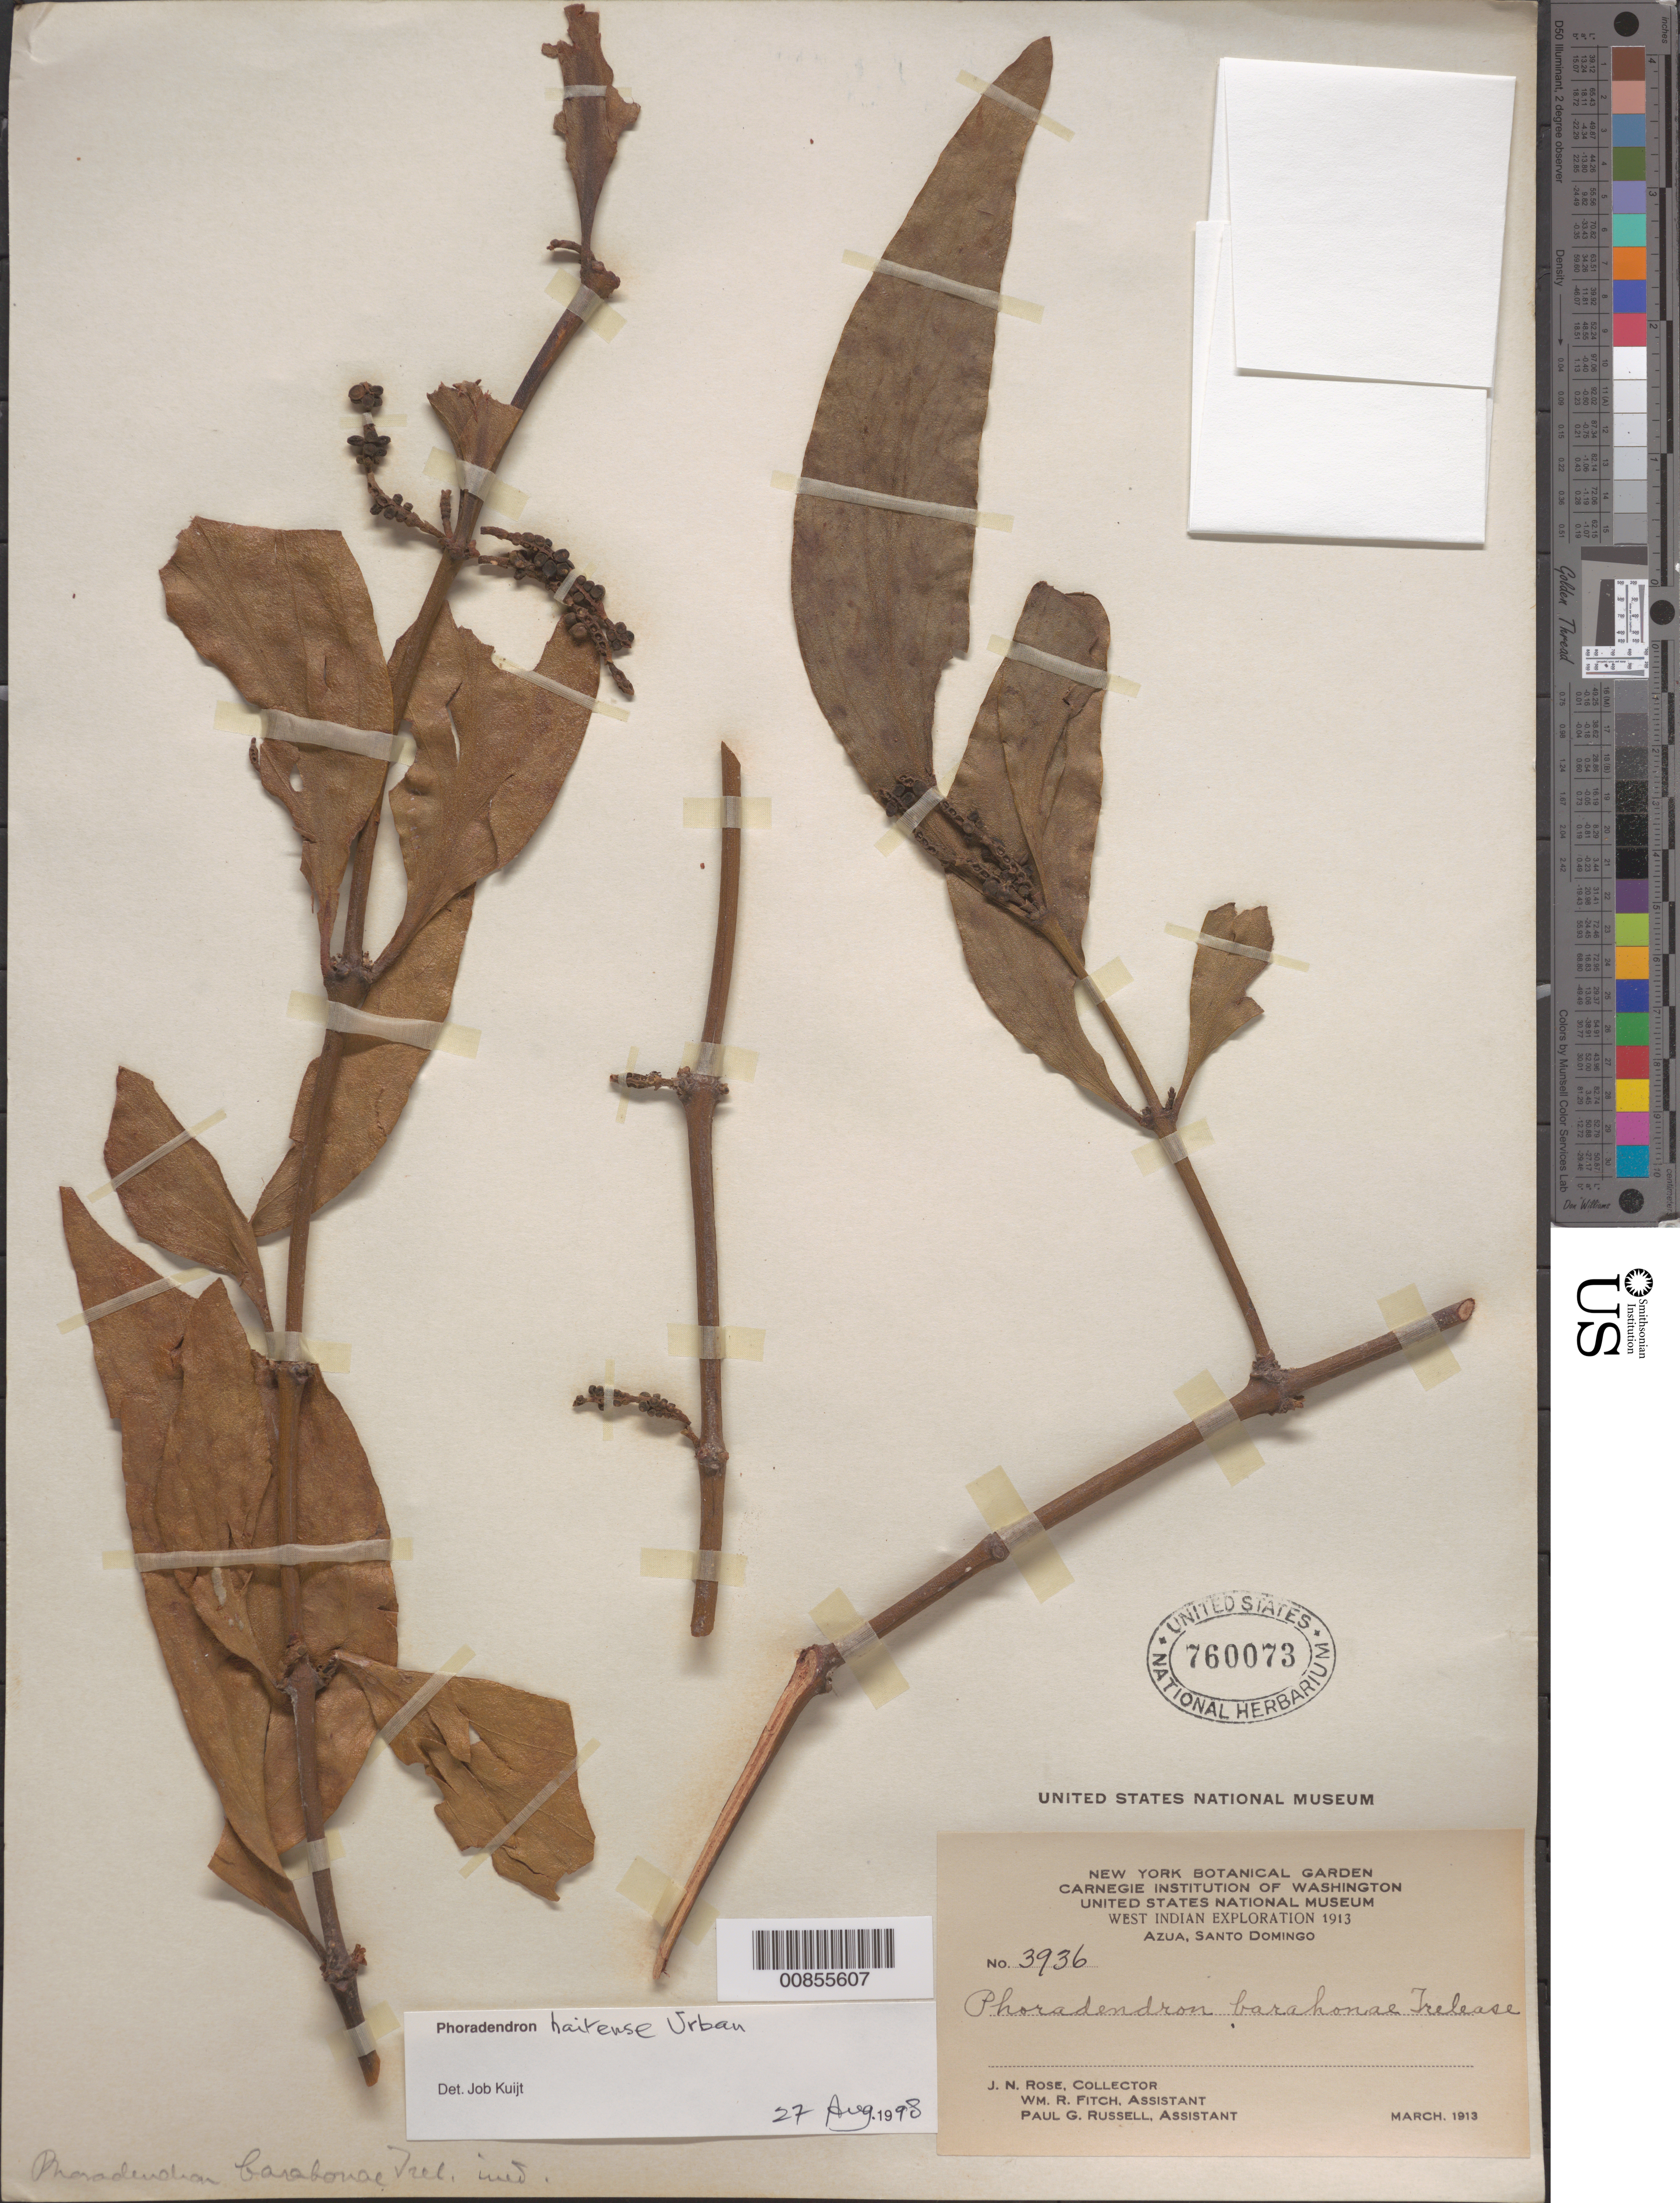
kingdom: Plantae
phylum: Tracheophyta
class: Magnoliopsida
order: Santalales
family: Viscaceae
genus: Phoradendron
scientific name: Phoradendron haitiense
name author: Urb.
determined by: Kuijt, Job, (CANADA)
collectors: J. N. Rose, W. R. Fitch & P. G. Russell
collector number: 3936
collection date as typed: Mar 1913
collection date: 1913-03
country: Dominican Republic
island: Hispaniola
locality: Azua, Santo Domingo.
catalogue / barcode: US 760073